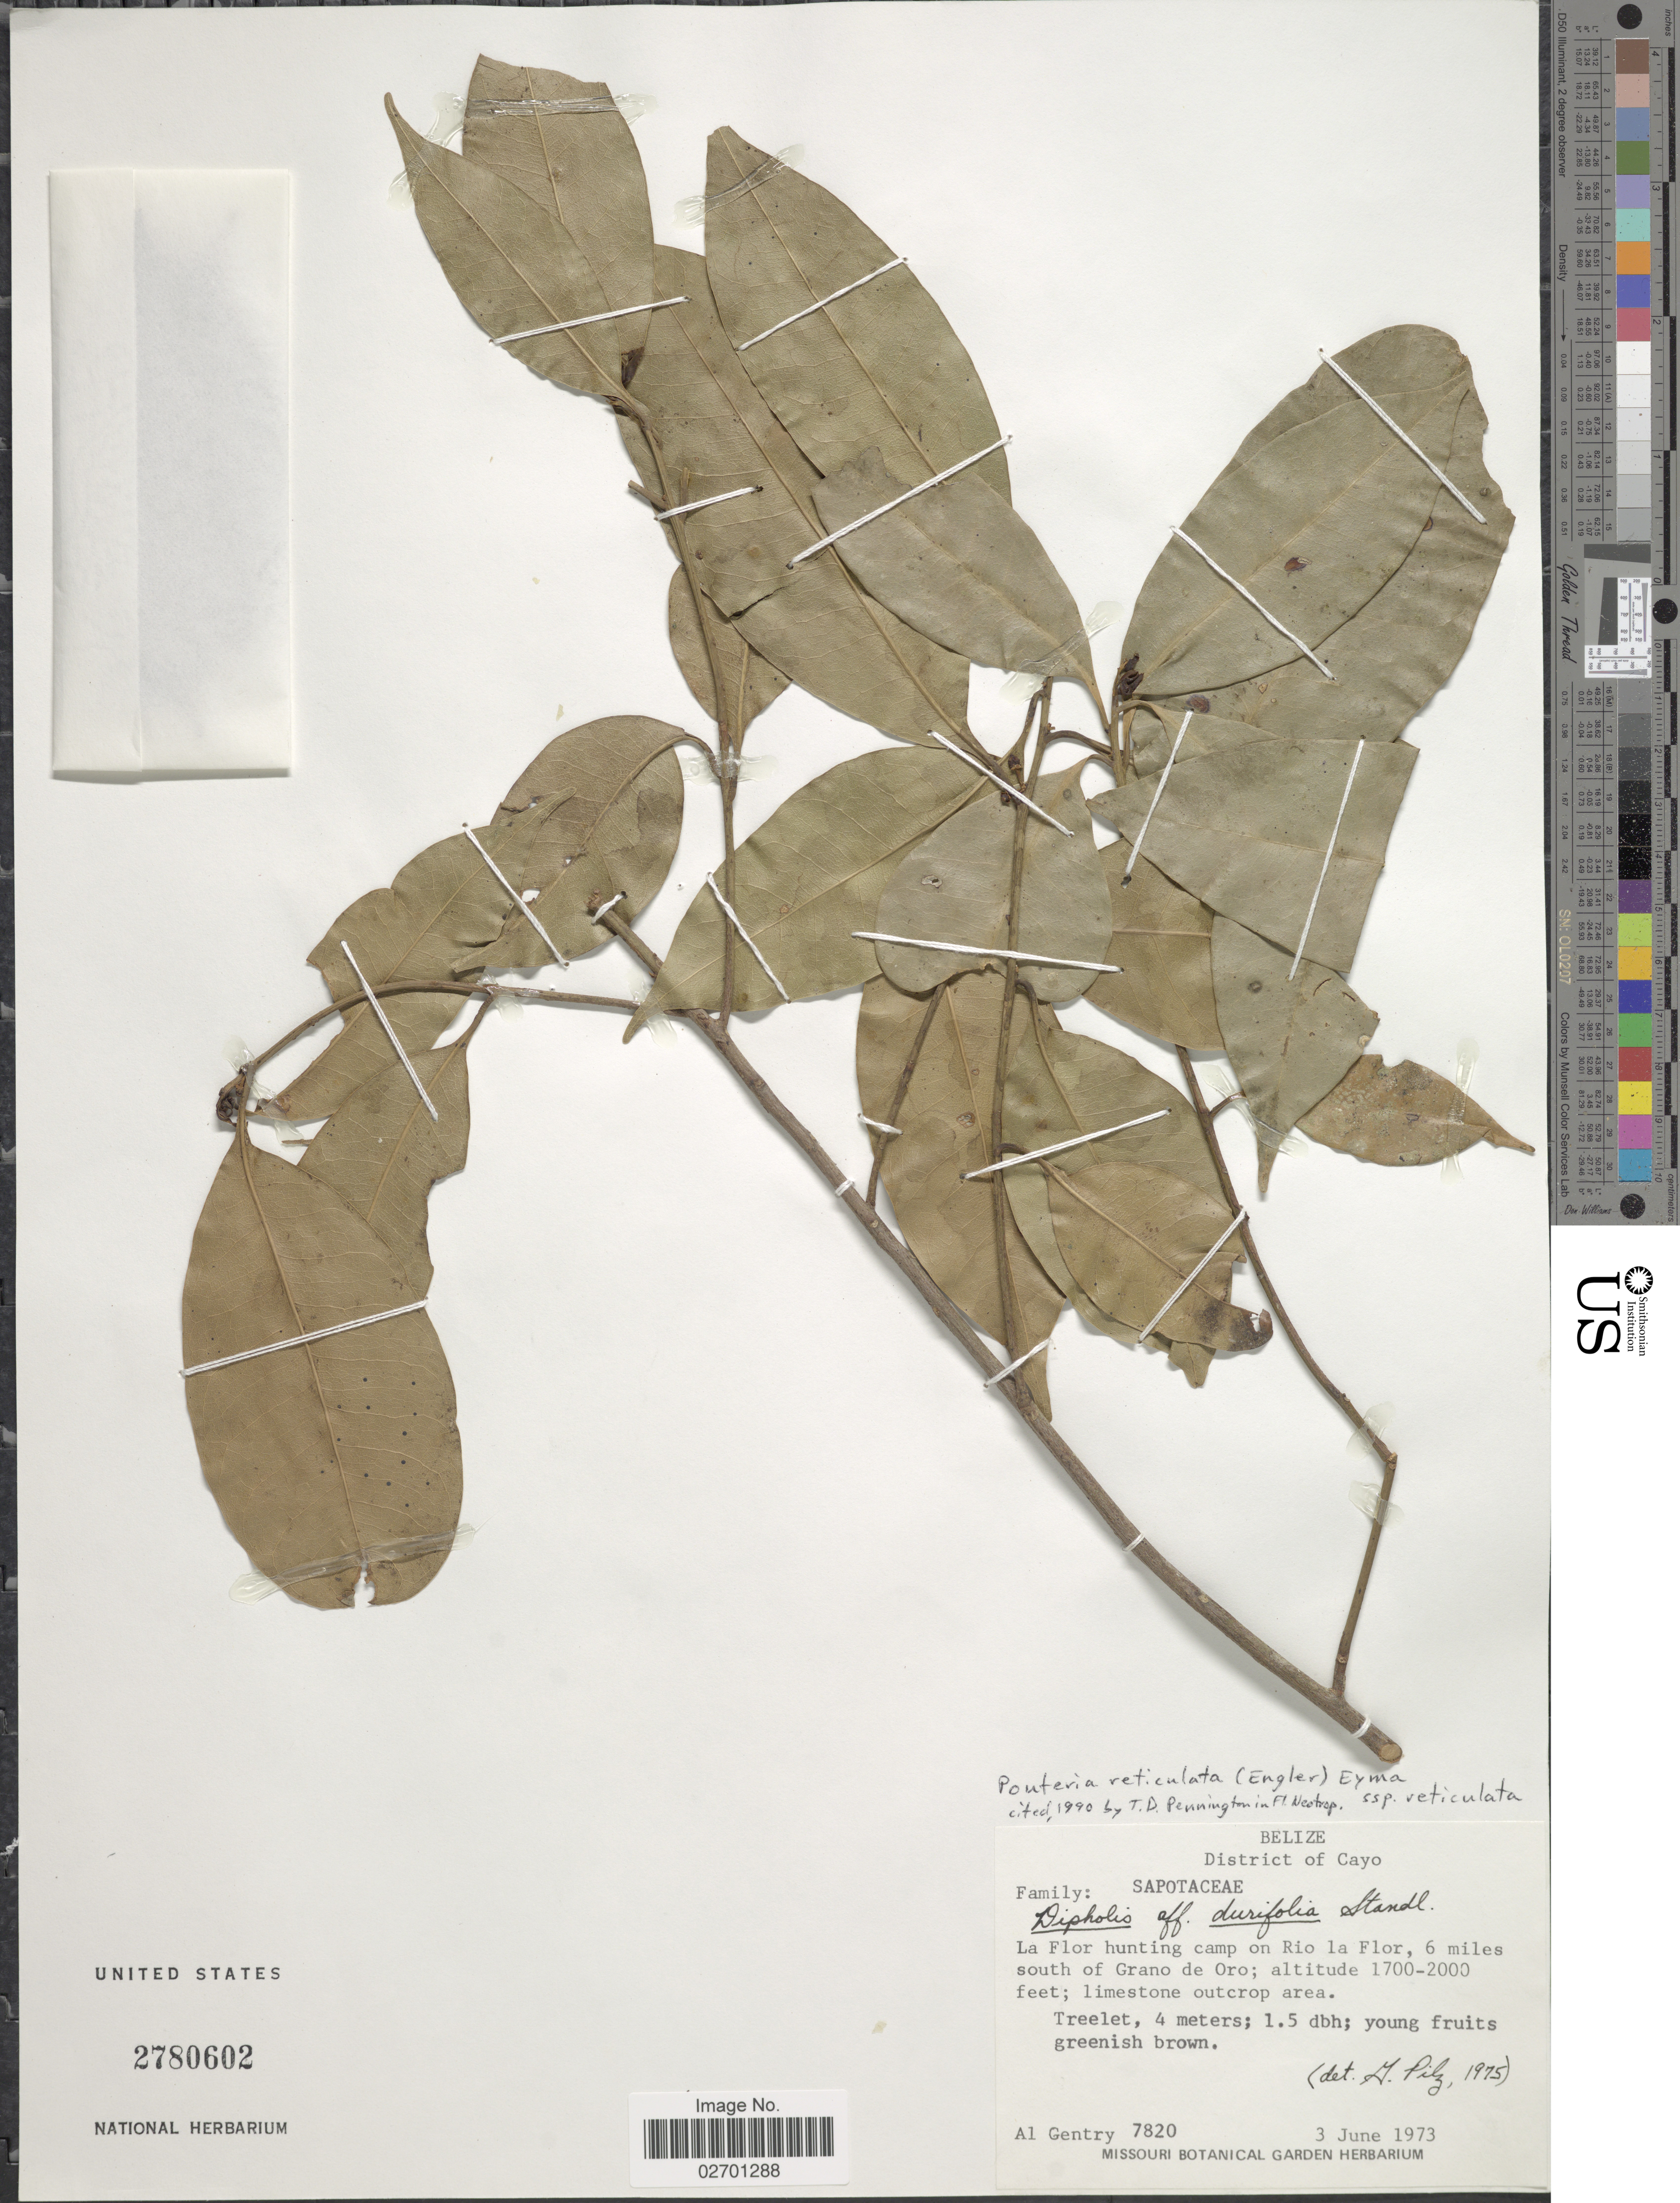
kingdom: Plantae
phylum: Tracheophyta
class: Magnoliopsida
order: Ericales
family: Sapotaceae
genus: Pouteria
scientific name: Pouteria reticulata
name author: (Engl.) Eyma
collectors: A. H. Gentry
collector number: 7820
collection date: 1973-06-03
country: Belize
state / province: Cayo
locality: La Flor hunting camp on Rio la Flor, 6 miles south of Grano de Oro.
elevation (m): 1700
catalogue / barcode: US 2780602